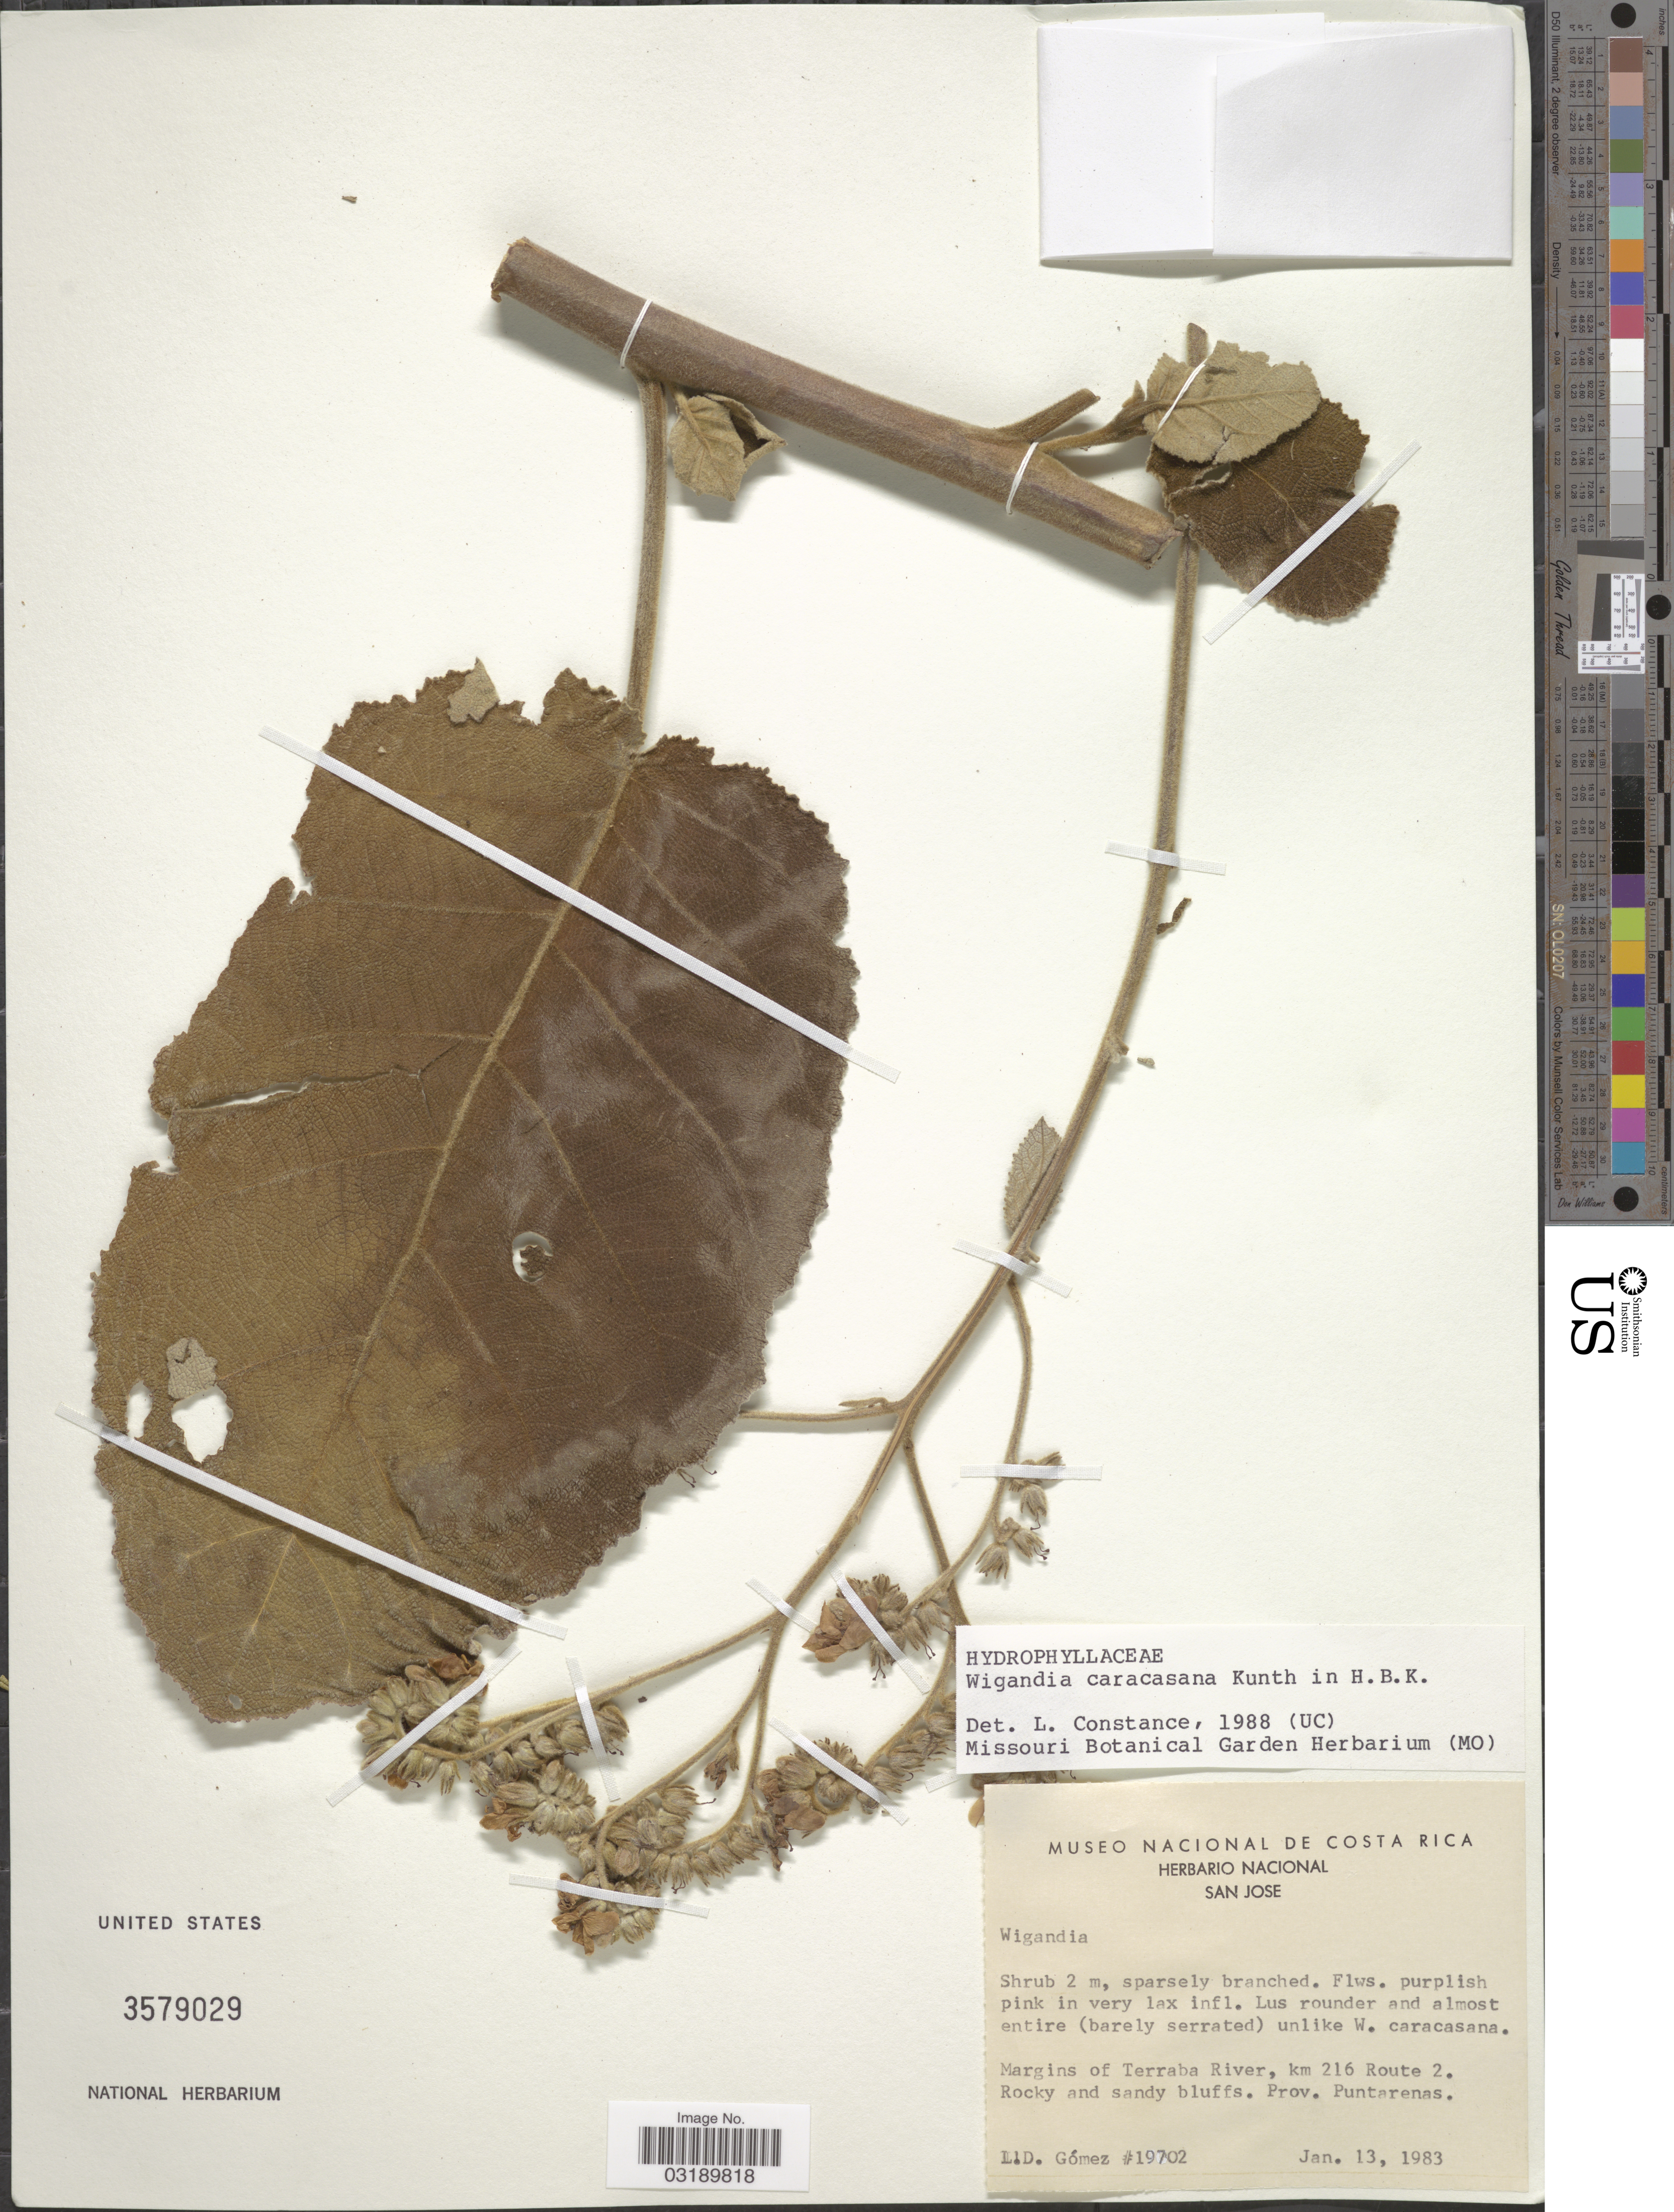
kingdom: Plantae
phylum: Tracheophyta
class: Magnoliopsida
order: Boraginales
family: Namaceae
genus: Wigandia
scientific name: Wigandia caracasana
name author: Kunth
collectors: L. D. Gómez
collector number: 19702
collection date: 1983-01-13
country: Costa Rica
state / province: Puntarenas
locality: Margins of Terraba River, km 216 Route 2.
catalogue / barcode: US 3579029